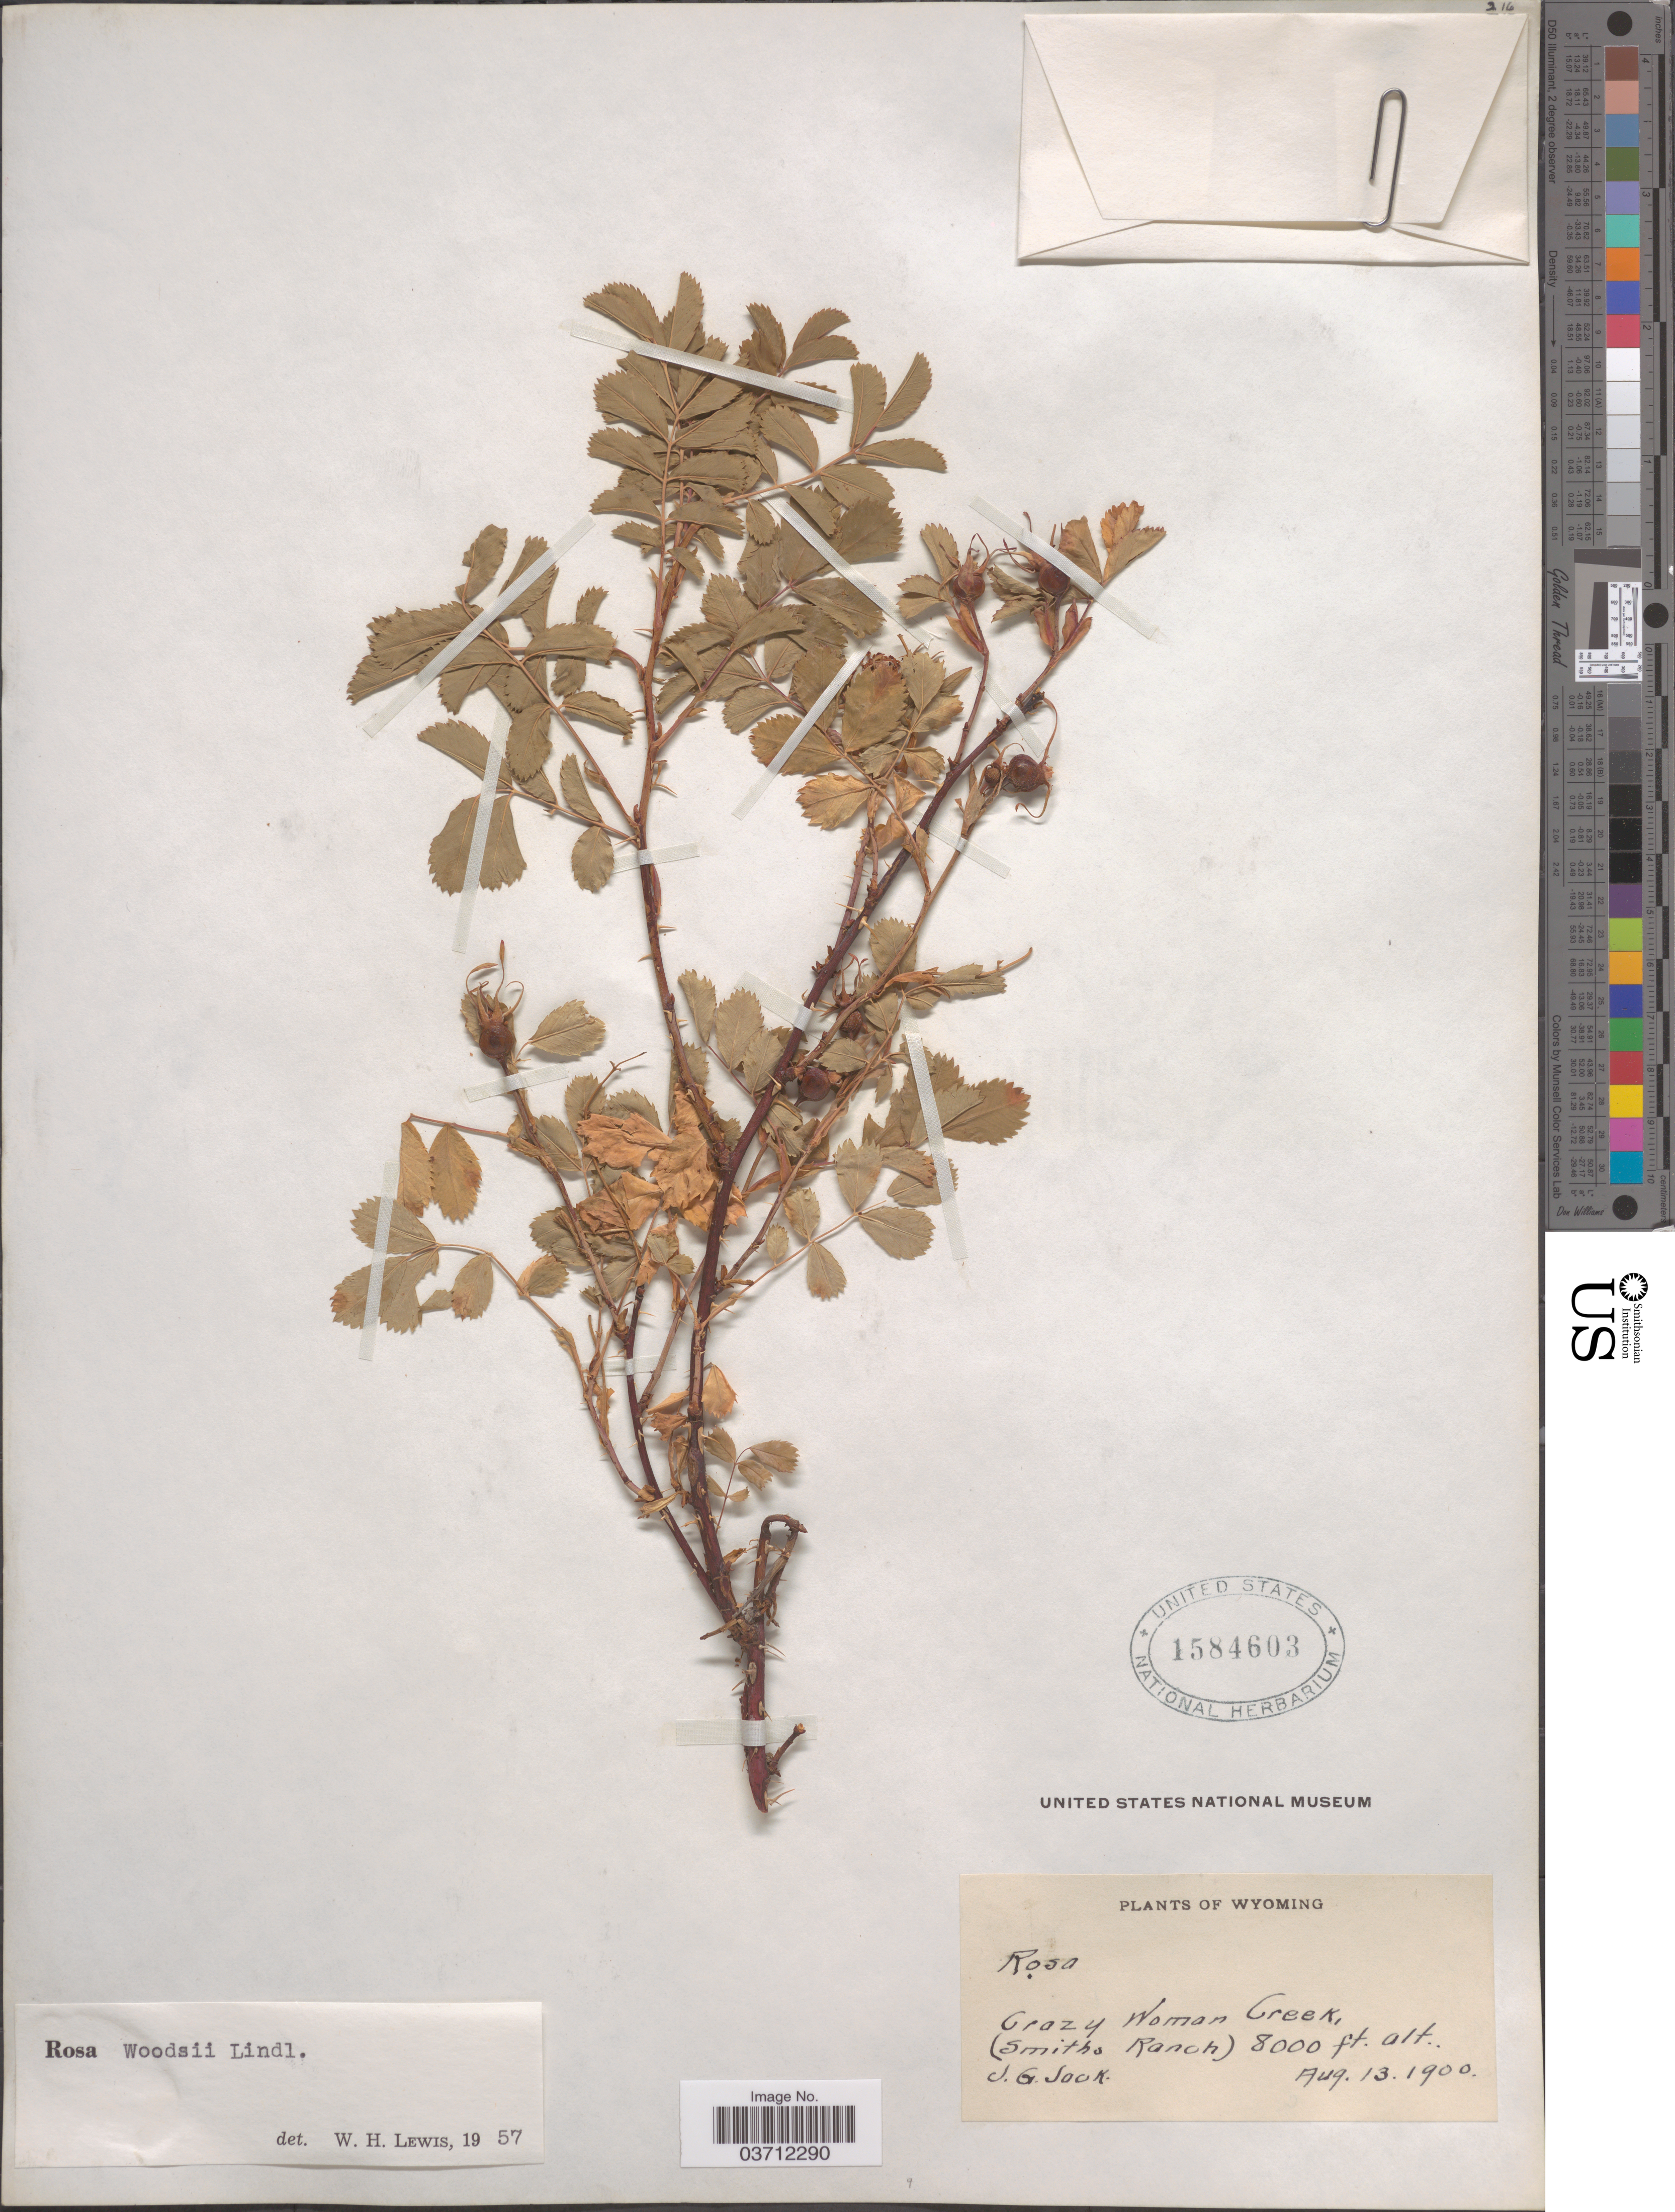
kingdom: Plantae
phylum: Tracheophyta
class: Magnoliopsida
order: Rosales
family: Rosaceae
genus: Rosa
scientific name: Rosa woodsii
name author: Lindl.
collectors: J. G. Jack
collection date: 1900-08-13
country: United States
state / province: Wyoming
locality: Crazy Woman Creek, (Smiths Ranch).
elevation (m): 2438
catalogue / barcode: US 1584603